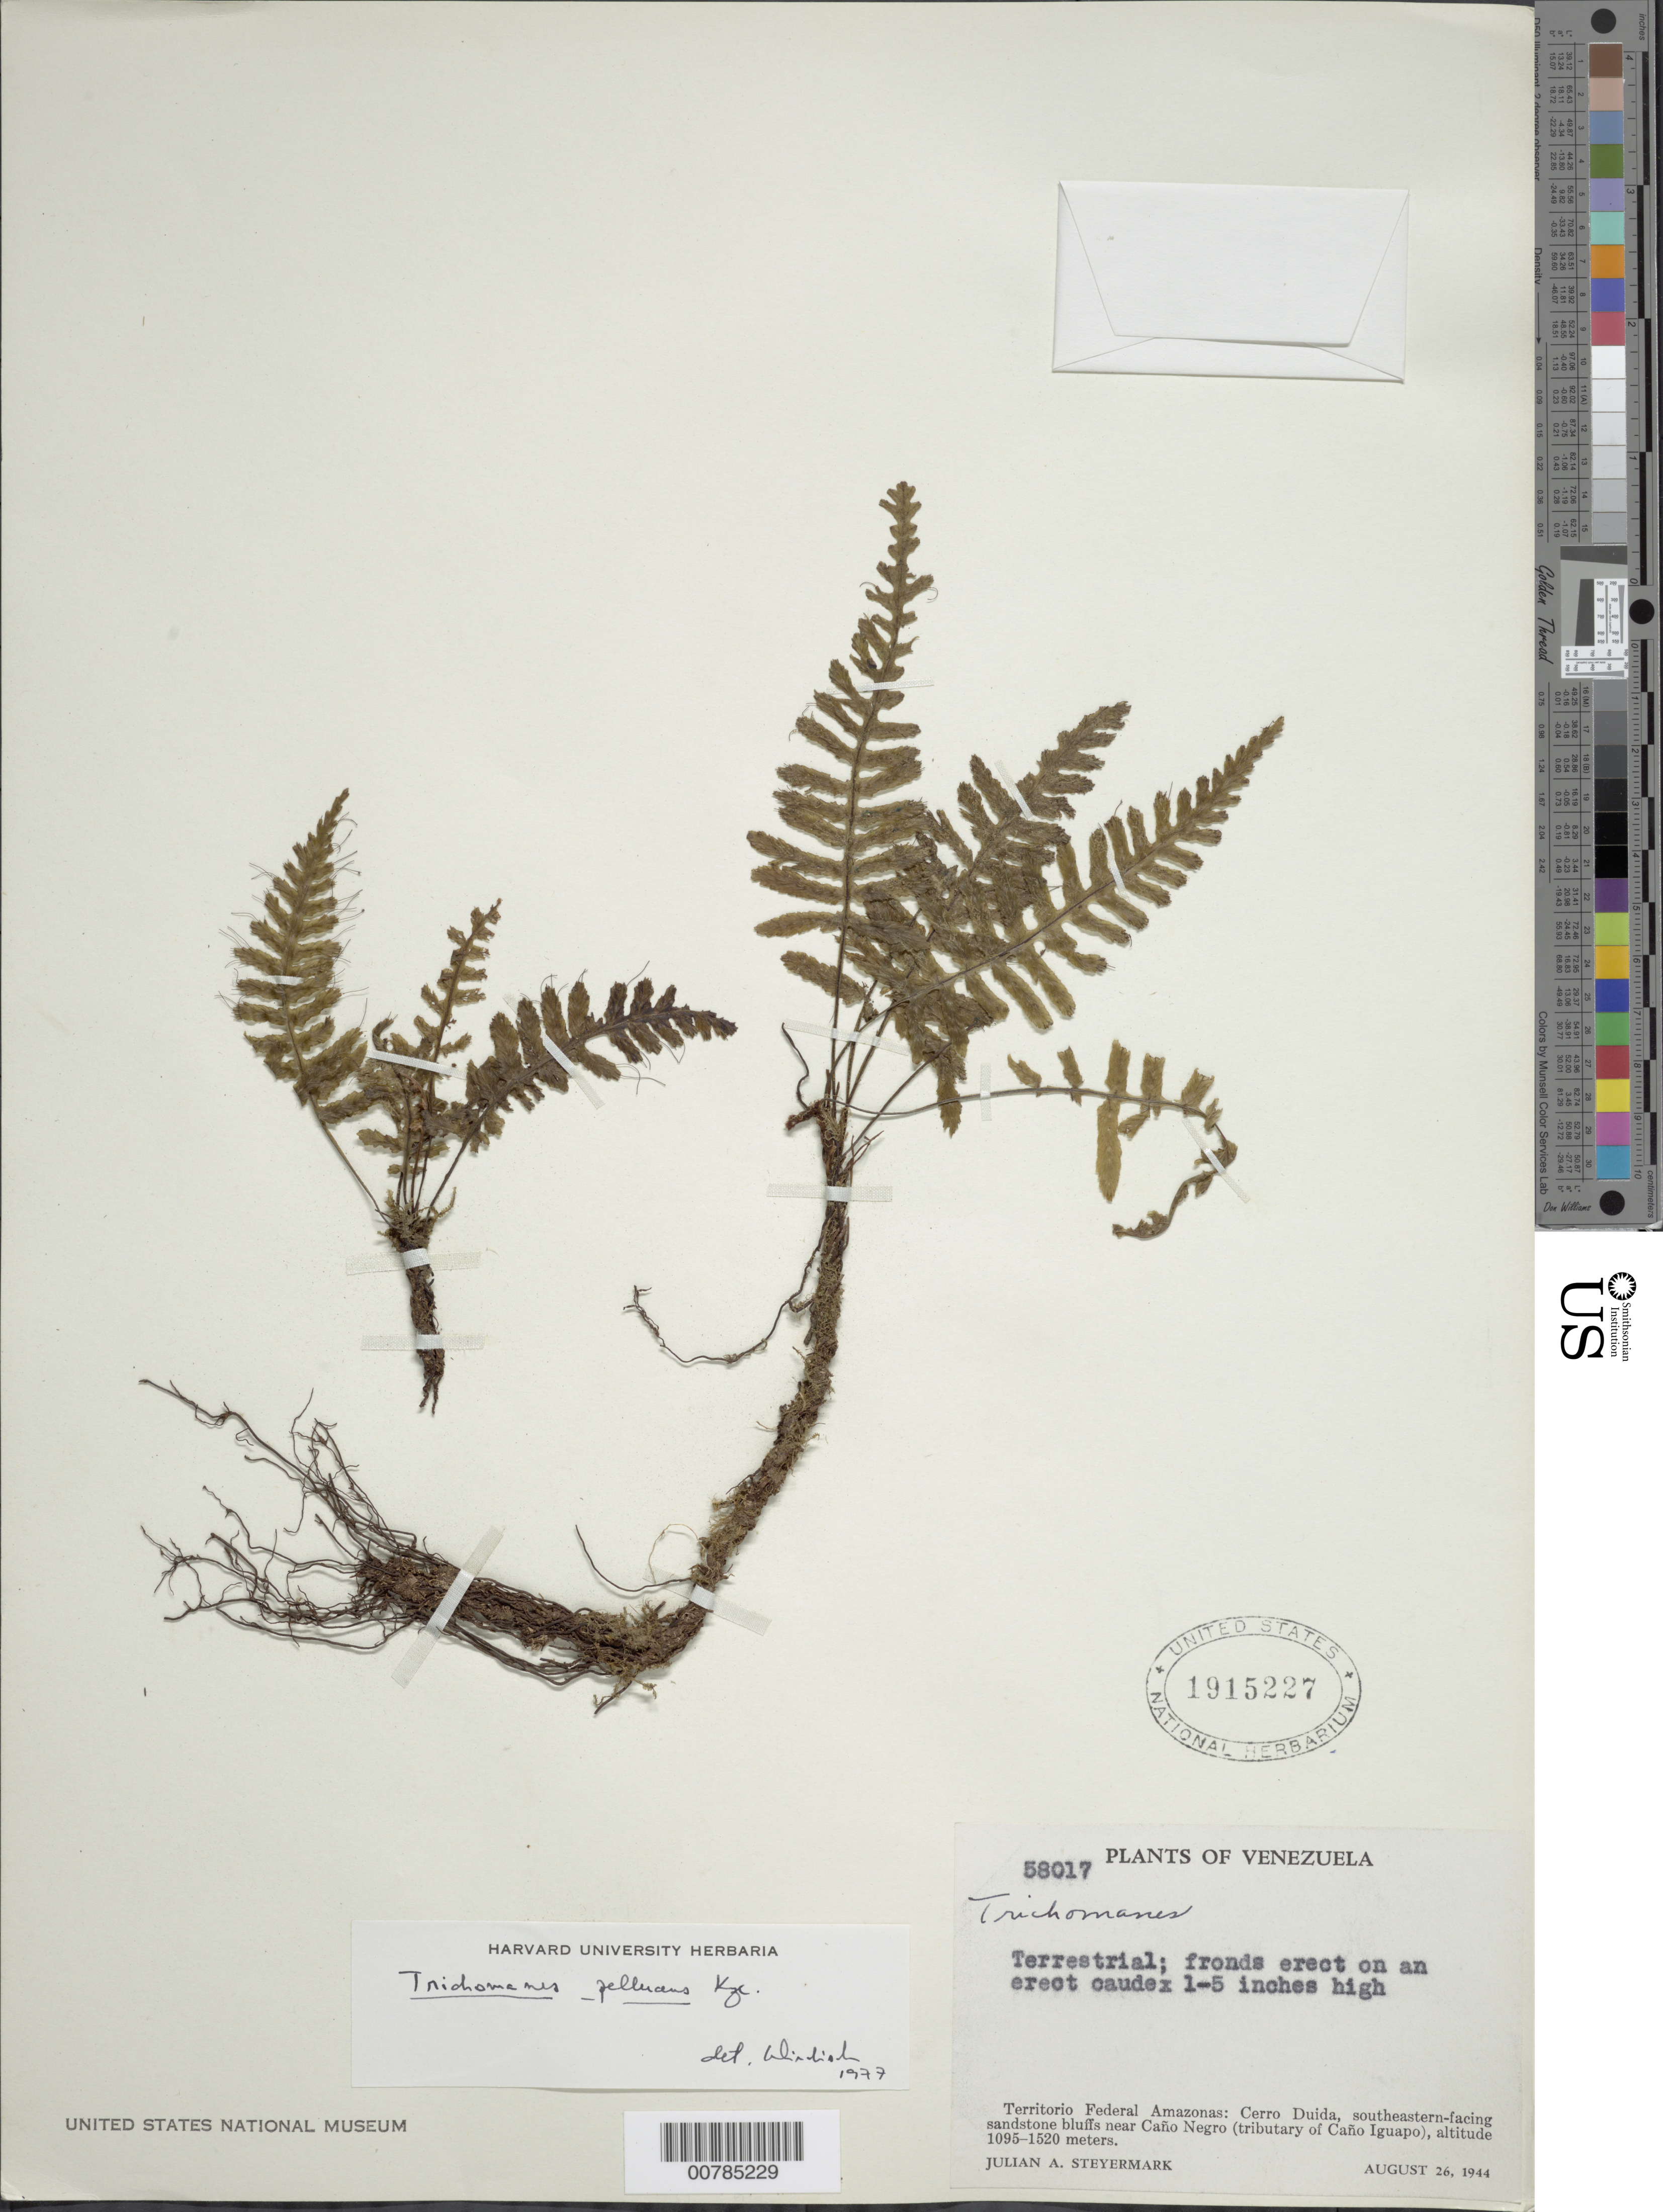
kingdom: Plantae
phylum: Tracheophyta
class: Polypodiopsida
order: Hymenophyllales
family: Hymenophyllaceae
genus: Trichomanes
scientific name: Trichomanes pellucens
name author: Kunze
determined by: Windisch, Paulo Guenter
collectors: J. Steyermark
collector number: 58017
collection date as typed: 25-Aug-44 to 26-Aug-44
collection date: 1944-08-25/1944-08-26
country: Venezuela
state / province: Amazonas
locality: Cerro Duida, southeastern-facing slopes along Caño Negro (tributary of Caño Iguapo)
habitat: SE-facing slopes, sandstone bluffs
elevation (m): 1095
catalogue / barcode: US 1915227